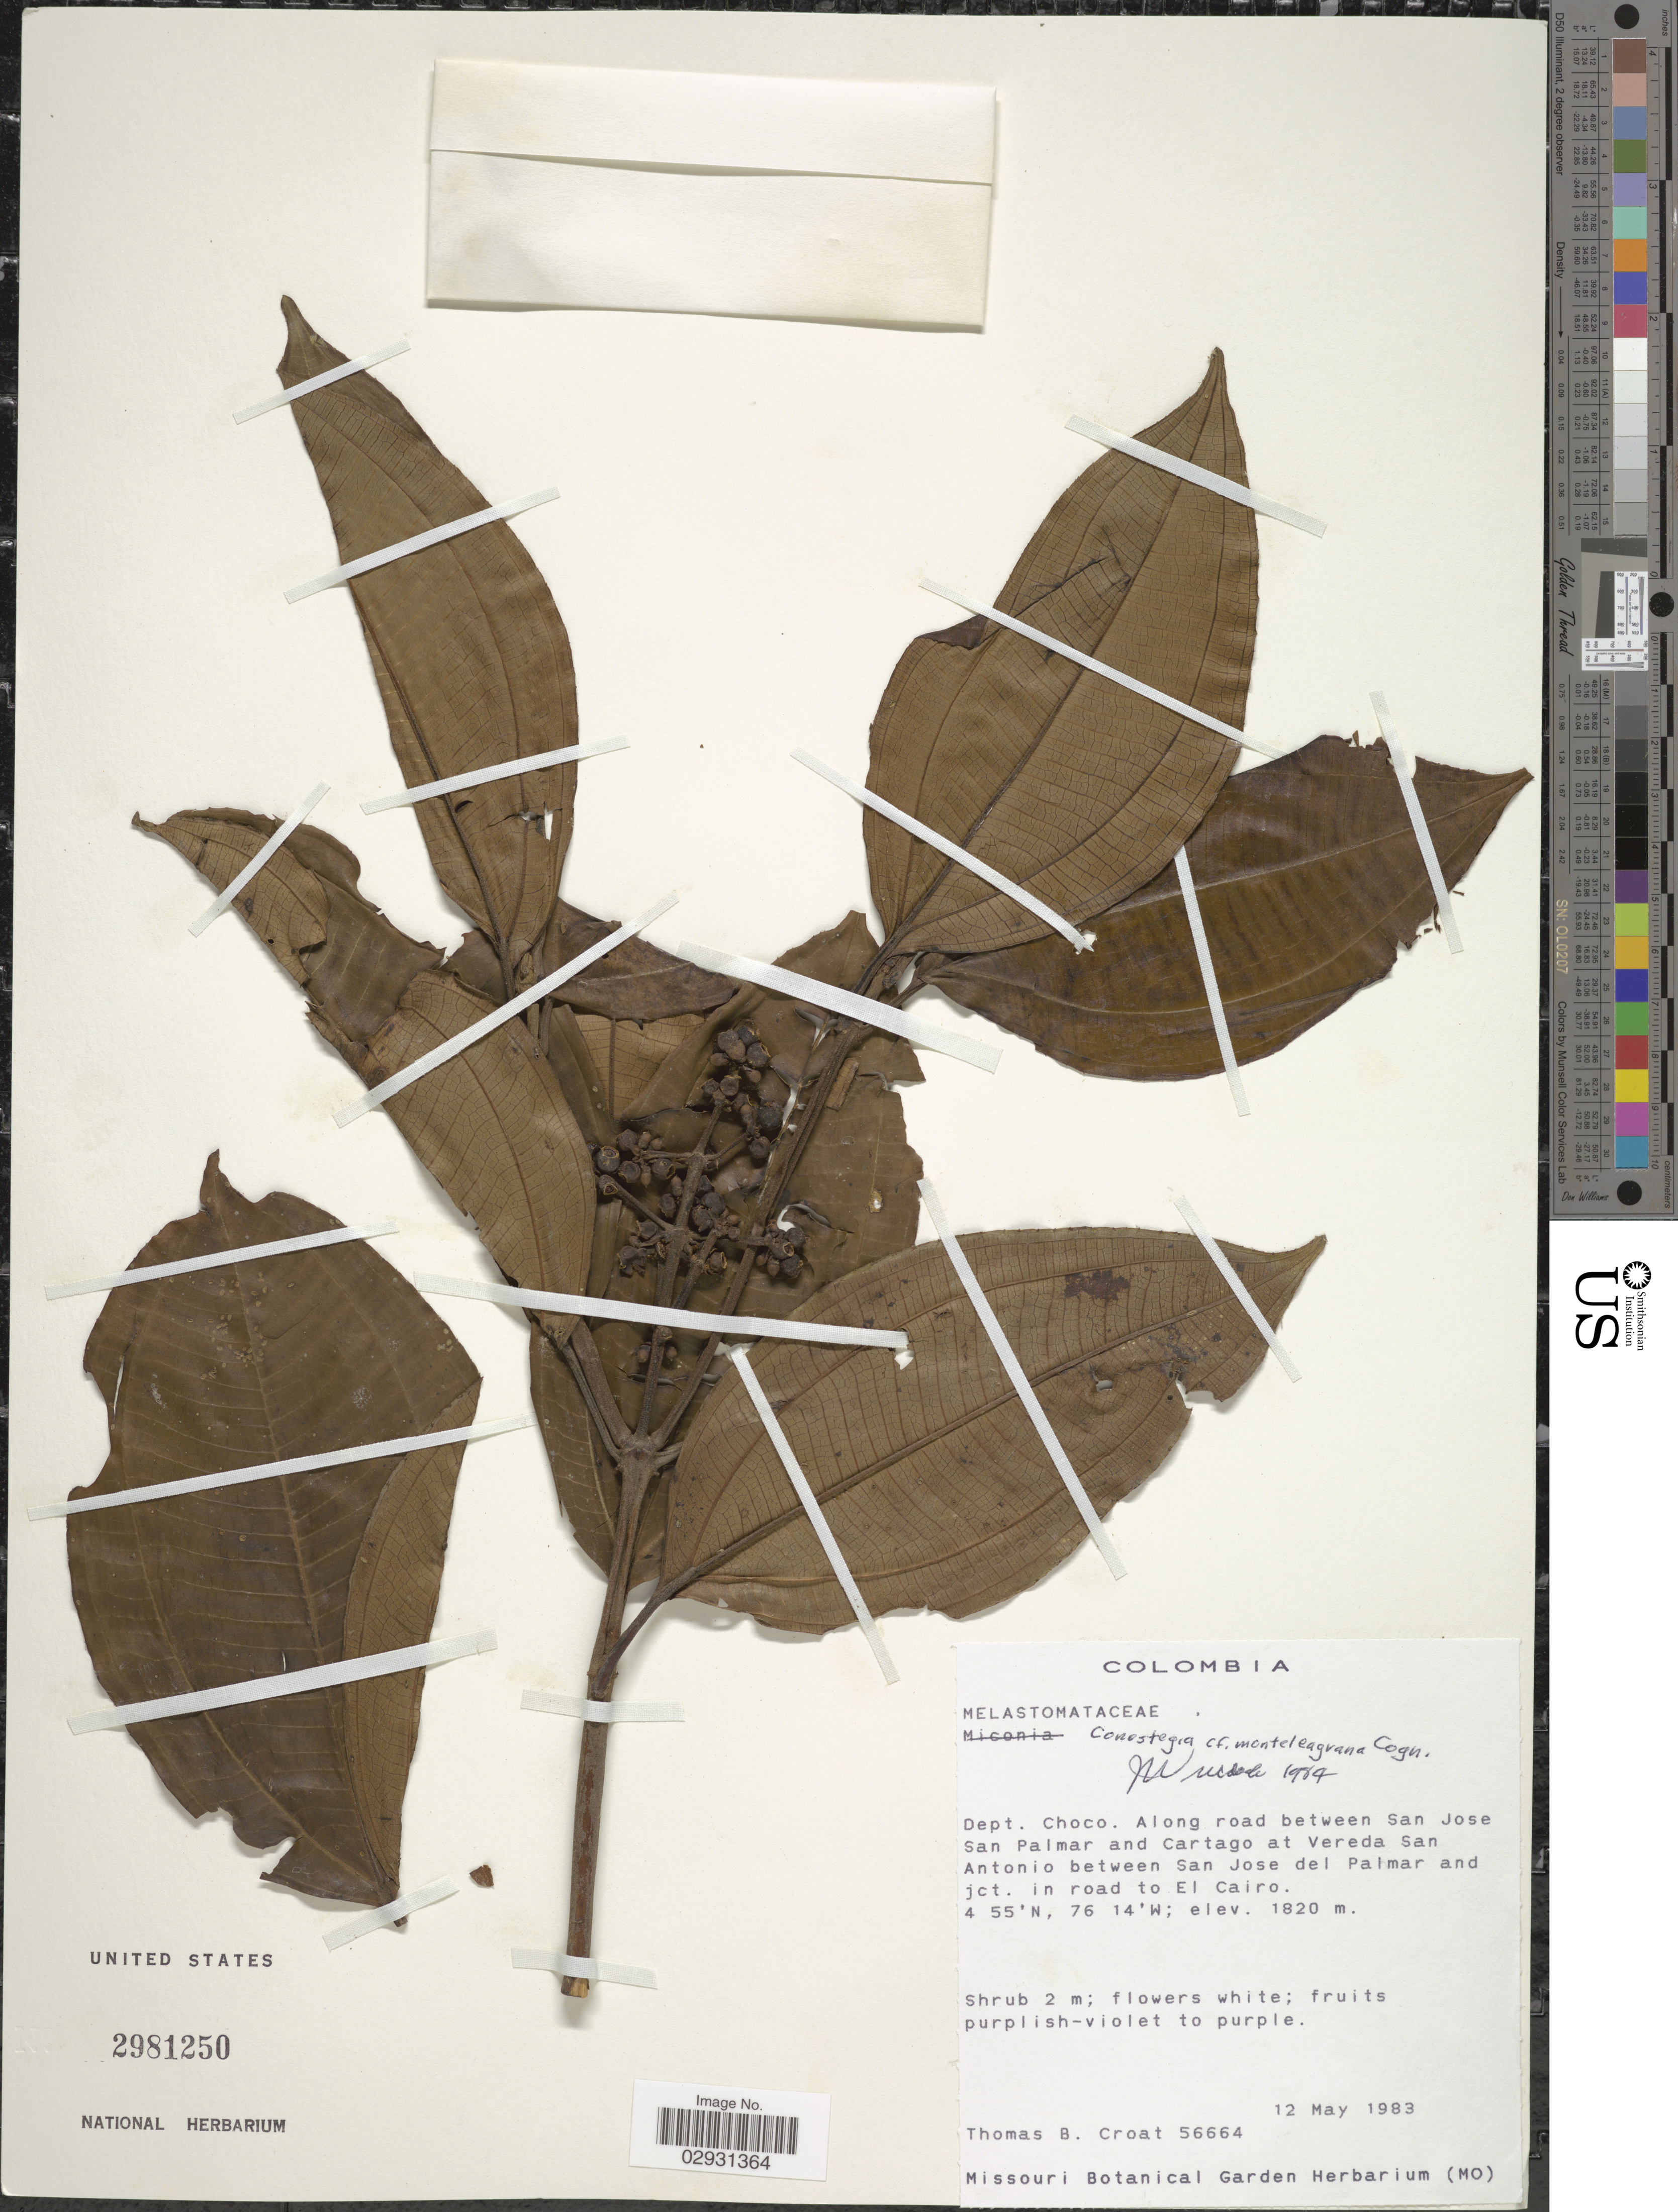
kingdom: Plantae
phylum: Tracheophyta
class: Magnoliopsida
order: Myrtales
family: Melastomataceae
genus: Conostegia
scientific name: Conostegia monteleagrana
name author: Cogn.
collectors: T. B. Croat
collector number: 56664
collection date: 1983-05-12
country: Colombia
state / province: Chocó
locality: Dept. Choco. Along road between San Jose San Palmar and Cartago at Vereda San Antonio between San Jose del Palmar and jct. in road to El Cairo.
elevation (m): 1820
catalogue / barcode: US 2981250